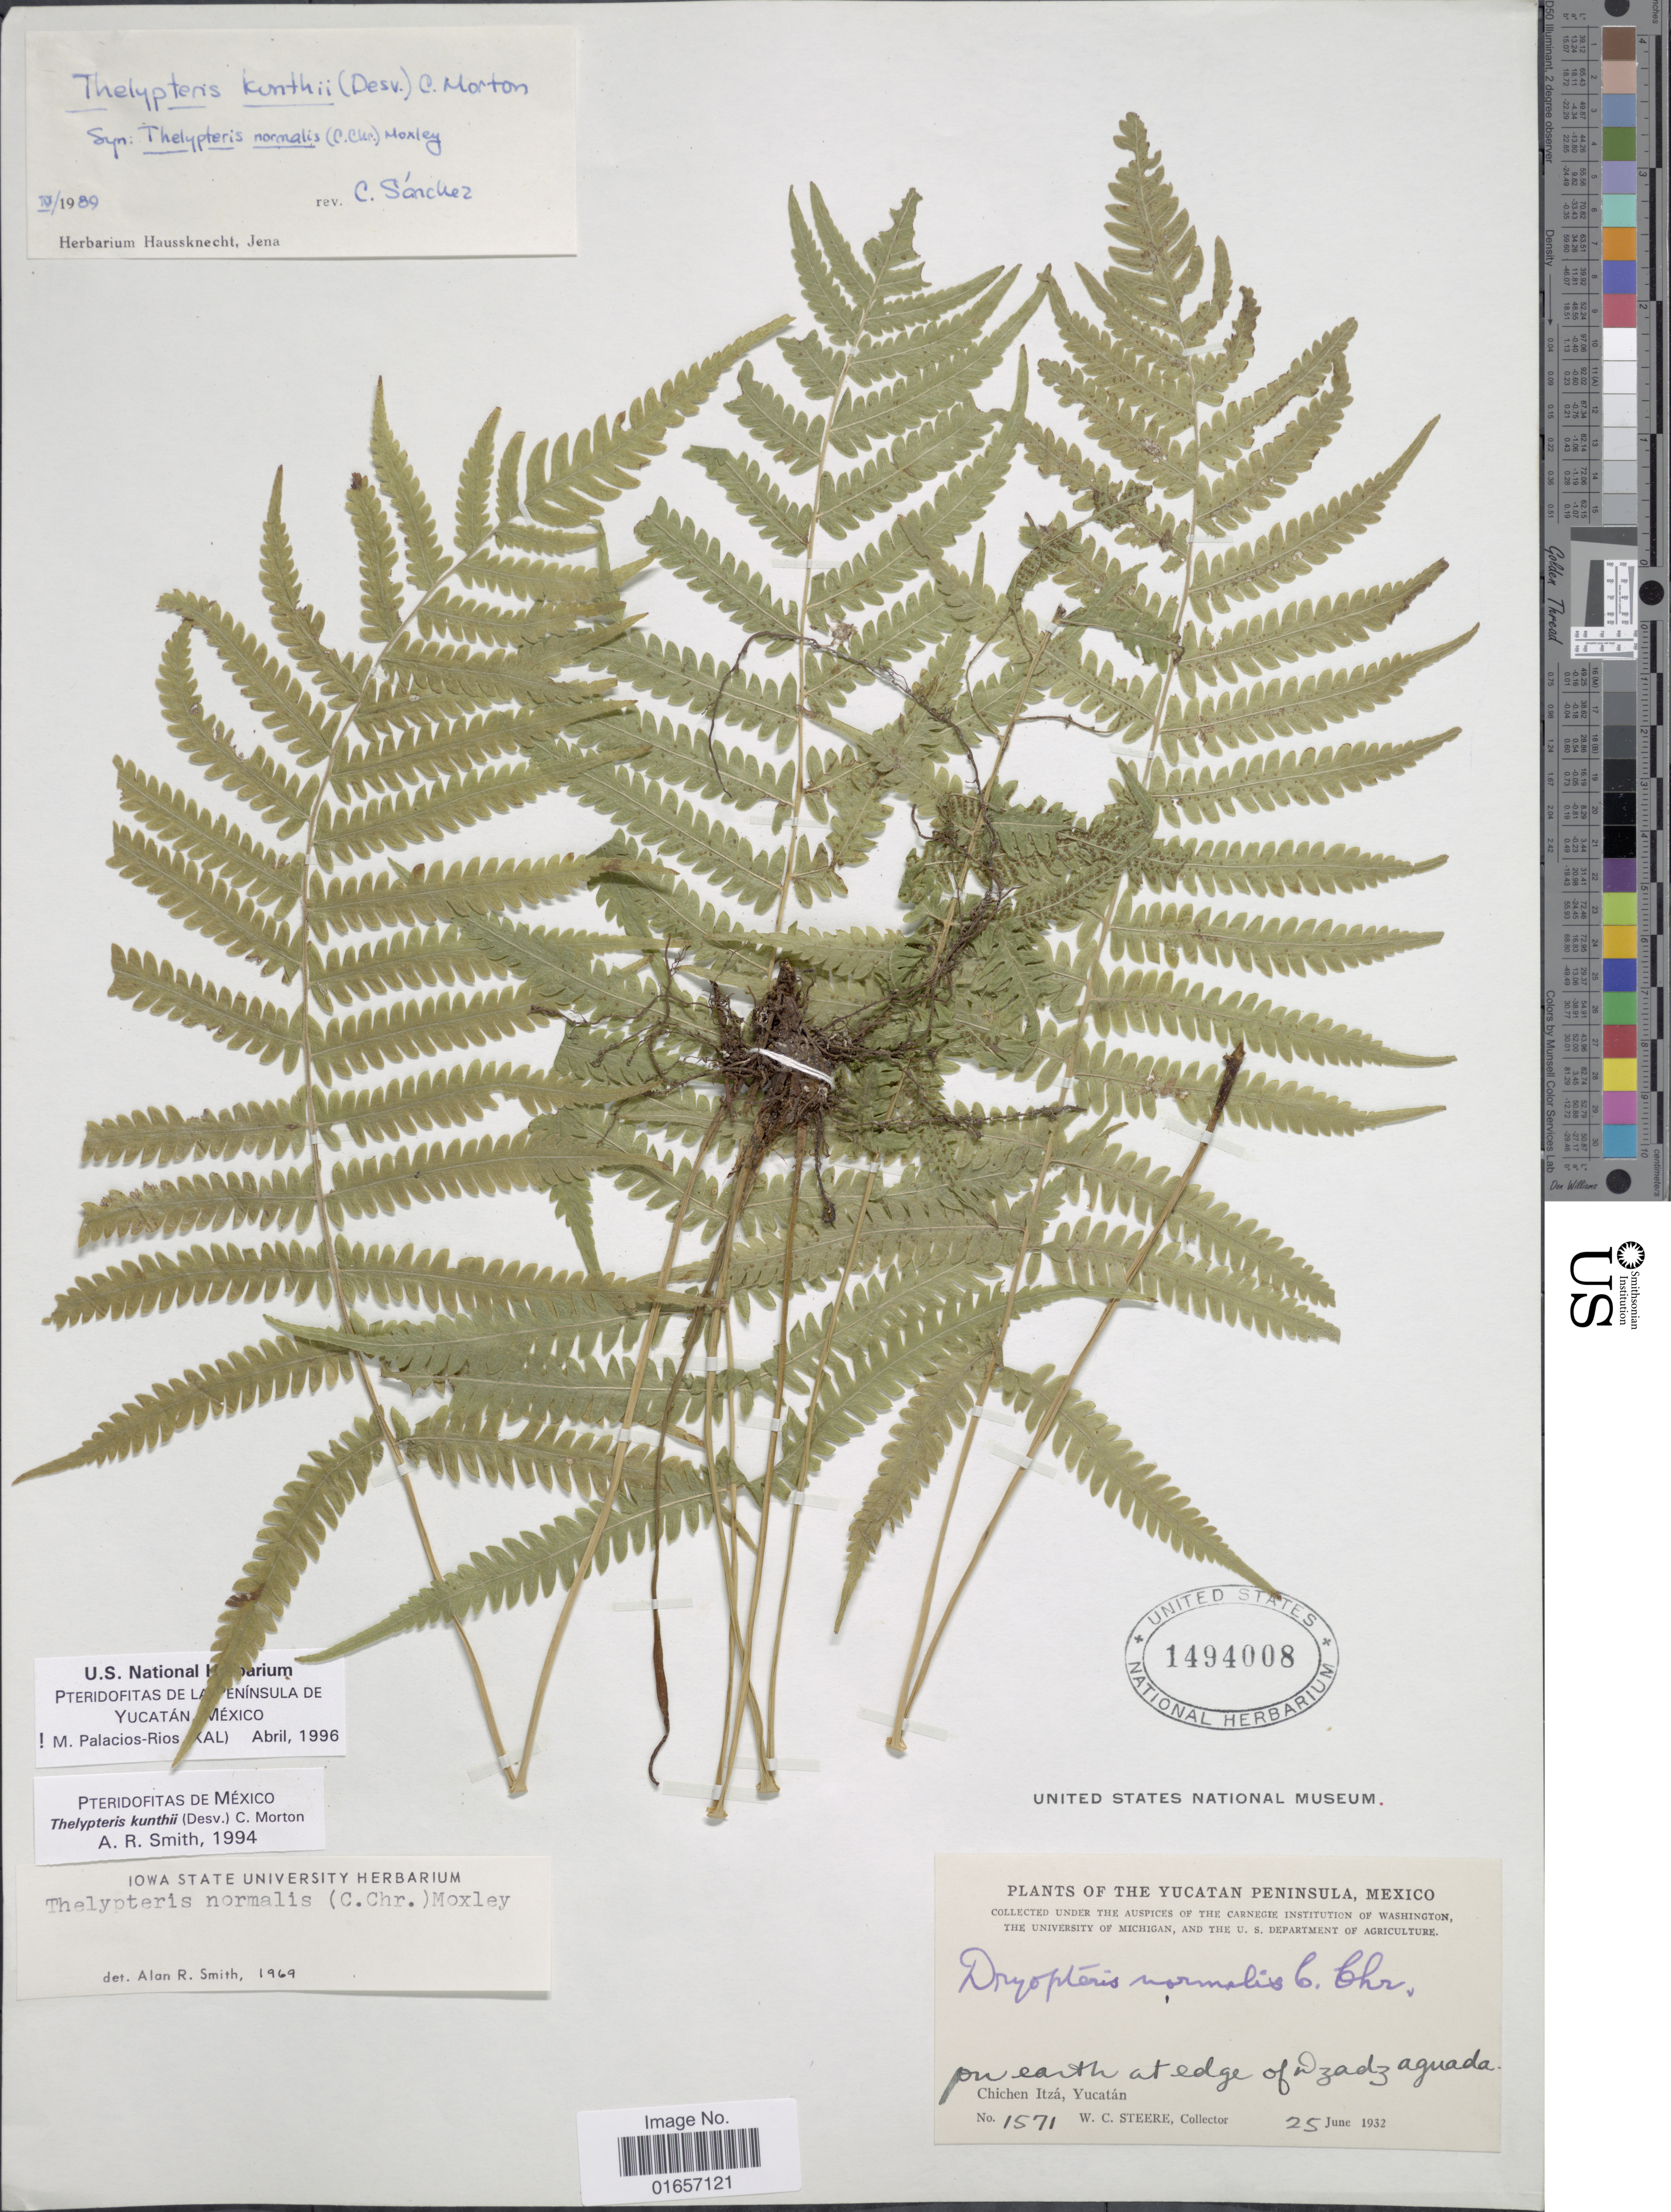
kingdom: Plantae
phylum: Tracheophyta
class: Polypodiopsida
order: Polypodiales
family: Thelypteridaceae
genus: Christella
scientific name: Christella kunthii comb. ined.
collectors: W. C. Steere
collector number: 1571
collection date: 1932-06-25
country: Mexico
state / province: México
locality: The Yucatan Peninsula, on earth edge of Dzadz aguada, Chichen Itzá, Yucután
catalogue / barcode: US 1494008